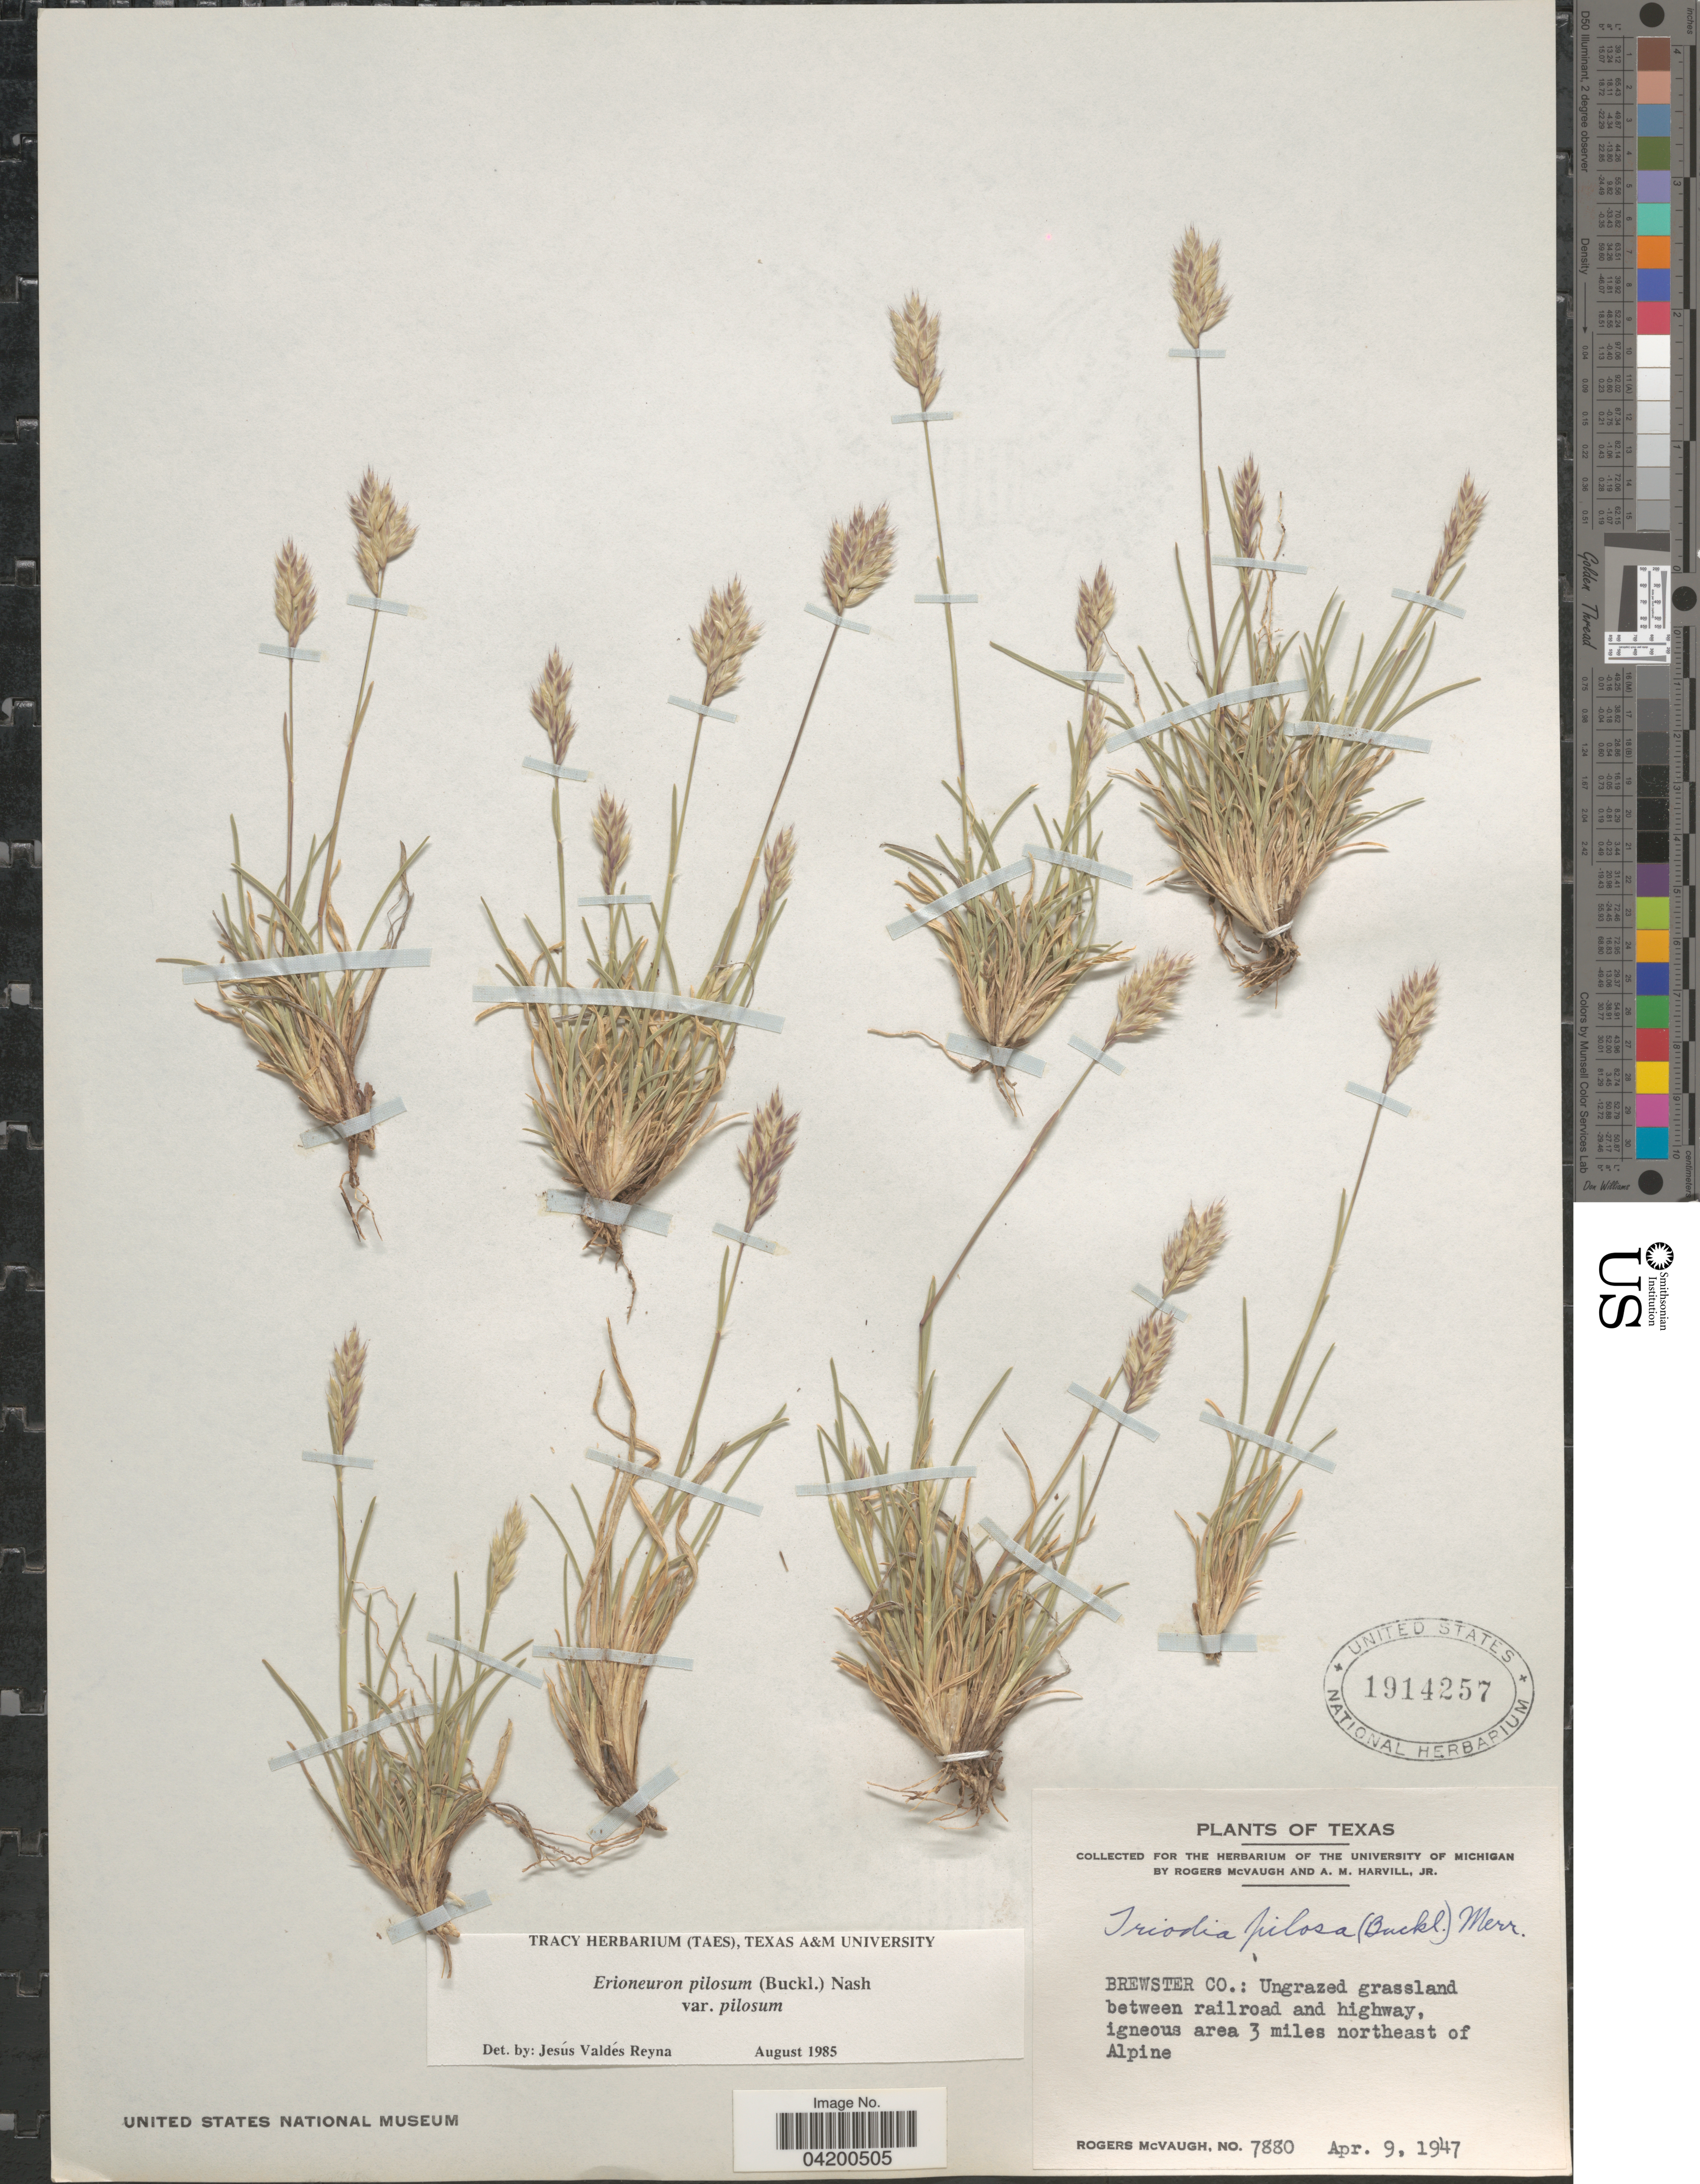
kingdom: Plantae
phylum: Tracheophyta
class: Liliopsida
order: Poales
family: Poaceae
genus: Erioneuron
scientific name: Erioneuron pilosum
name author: (Buckley) Nash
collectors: R. McVaugh & A. Harvill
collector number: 7880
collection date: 1947-04-09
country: United States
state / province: Texas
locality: Brewster Co.: Ungrazed grassland between railroad and highway, igneous area 3 miles northeast of Alpine.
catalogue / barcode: US 1914257